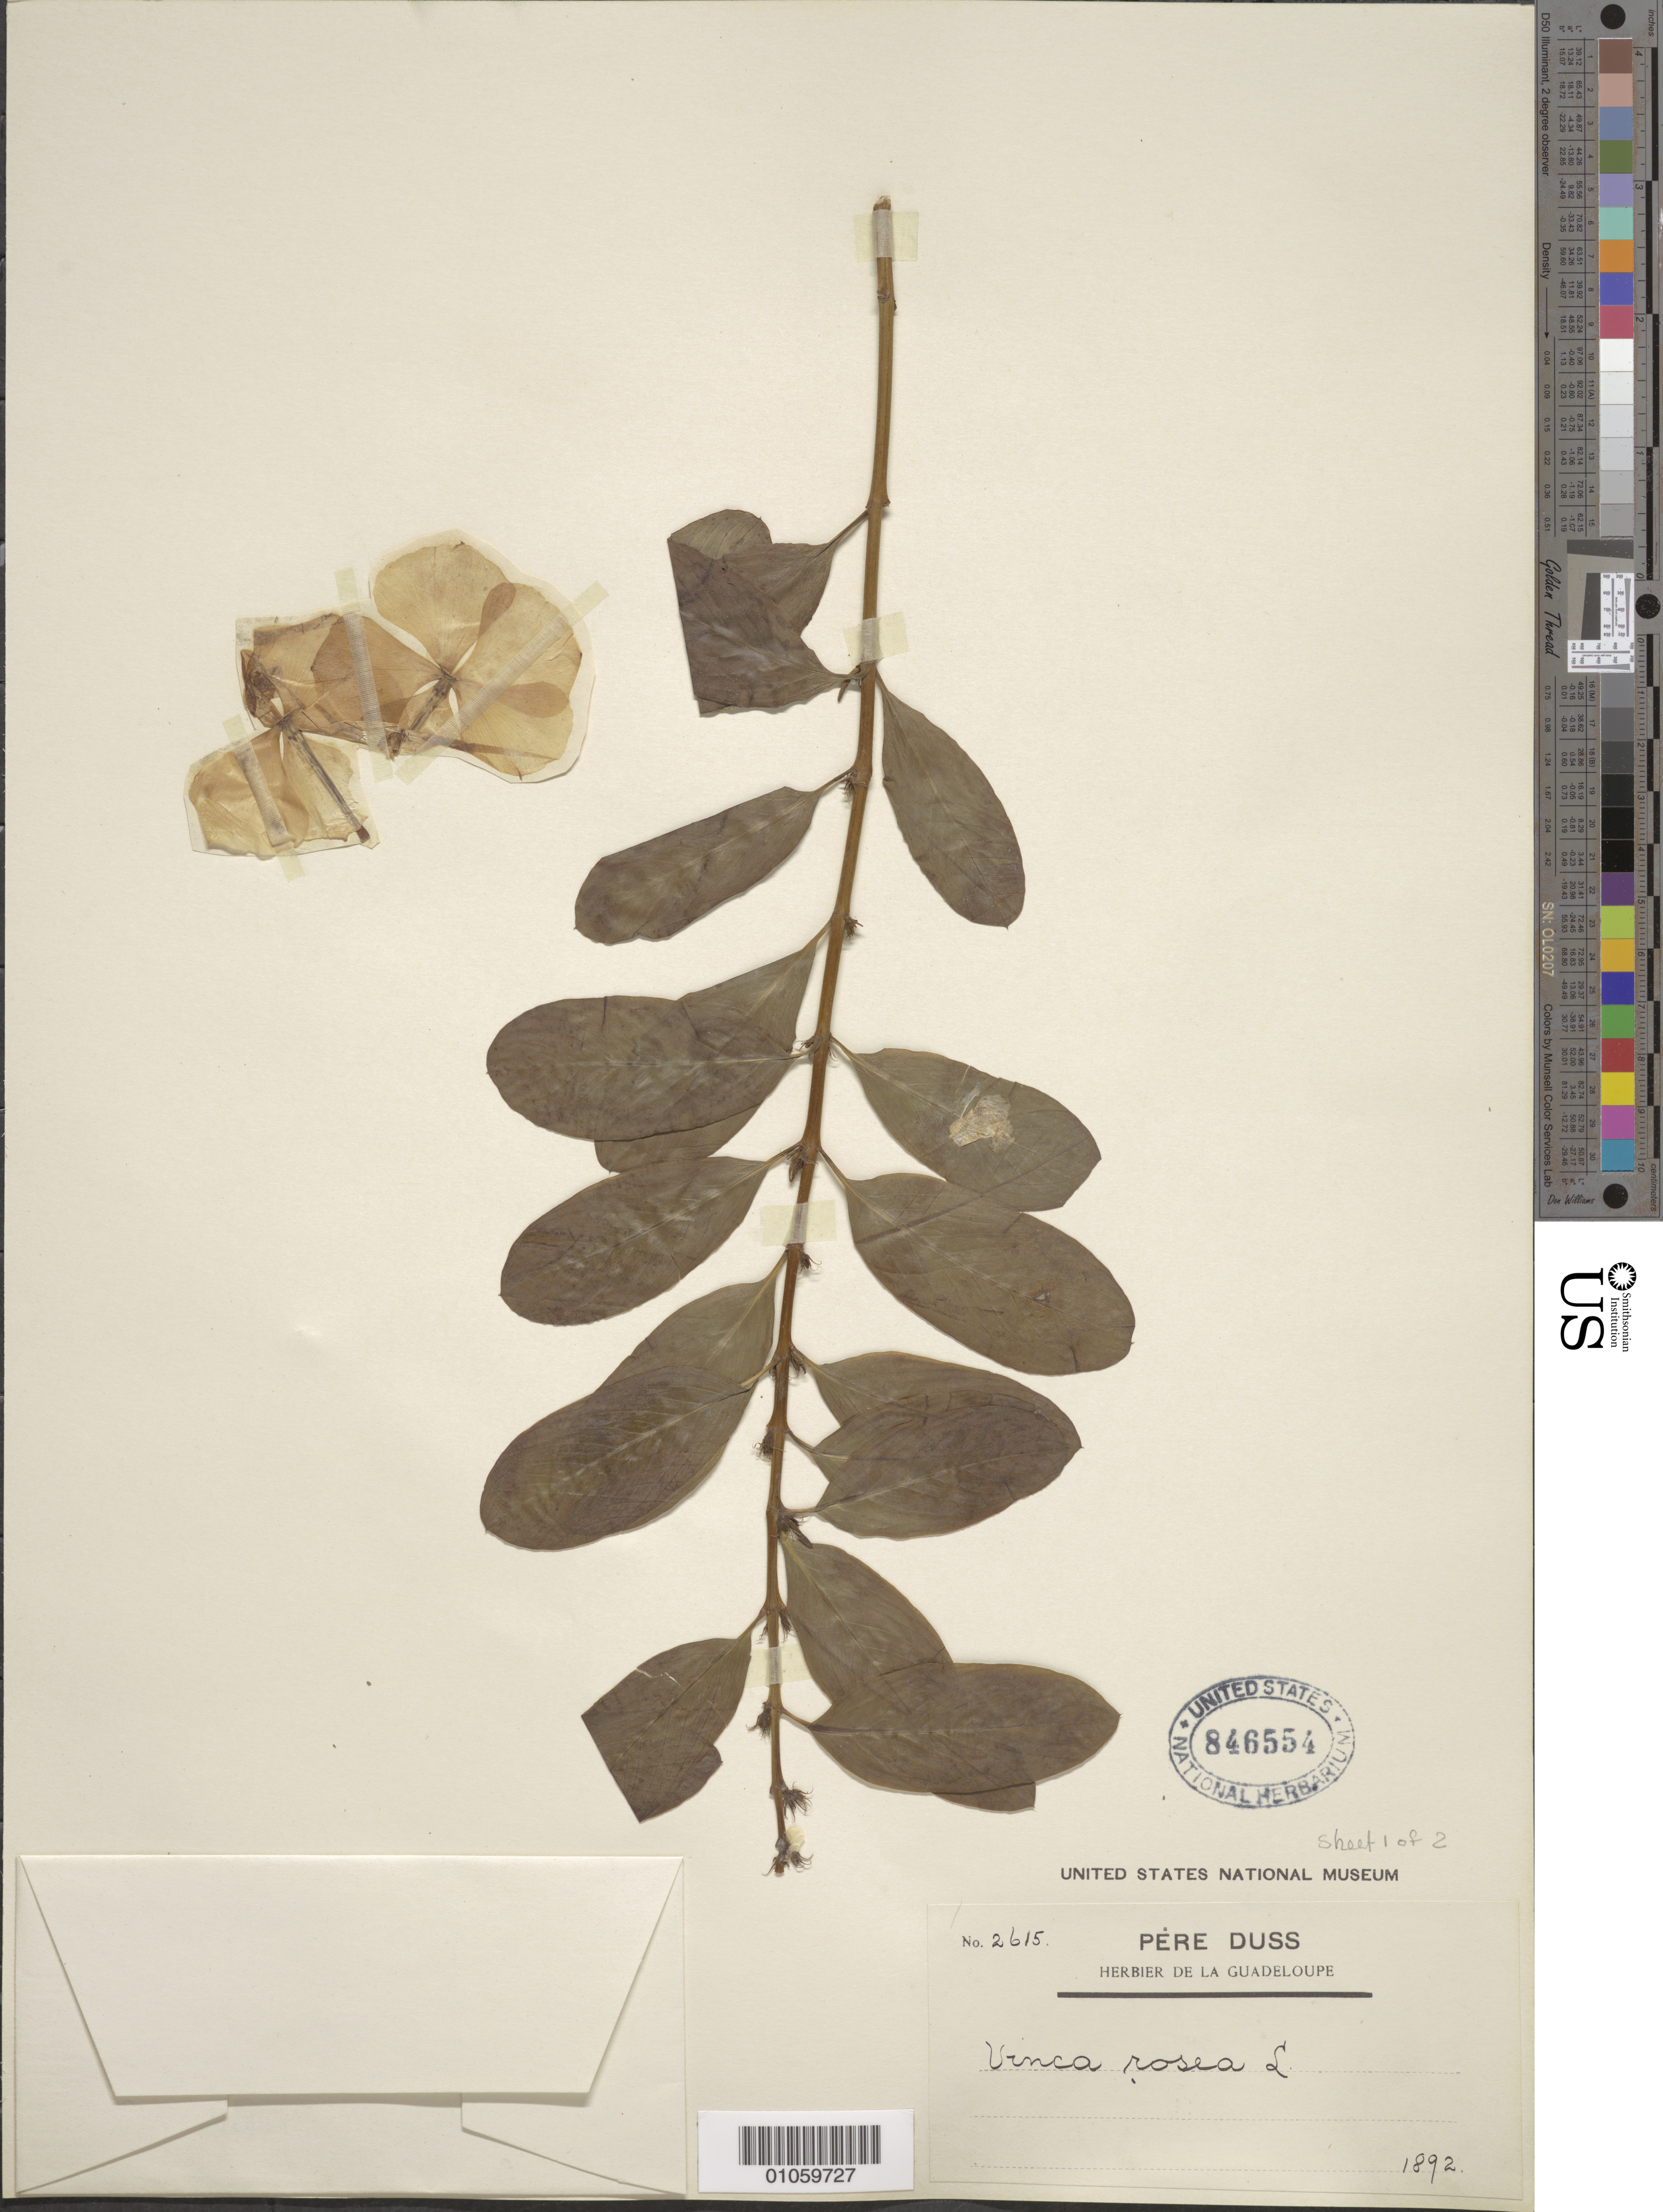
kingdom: Plantae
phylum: Tracheophyta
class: Magnoliopsida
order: Gentianales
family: Apocynaceae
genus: Lochnera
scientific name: Lochnera rosea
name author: (L.) Rchb. ex Endl.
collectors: Père Duss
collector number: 2615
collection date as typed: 1892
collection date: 1892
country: Guadeloupe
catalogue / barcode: US 846554